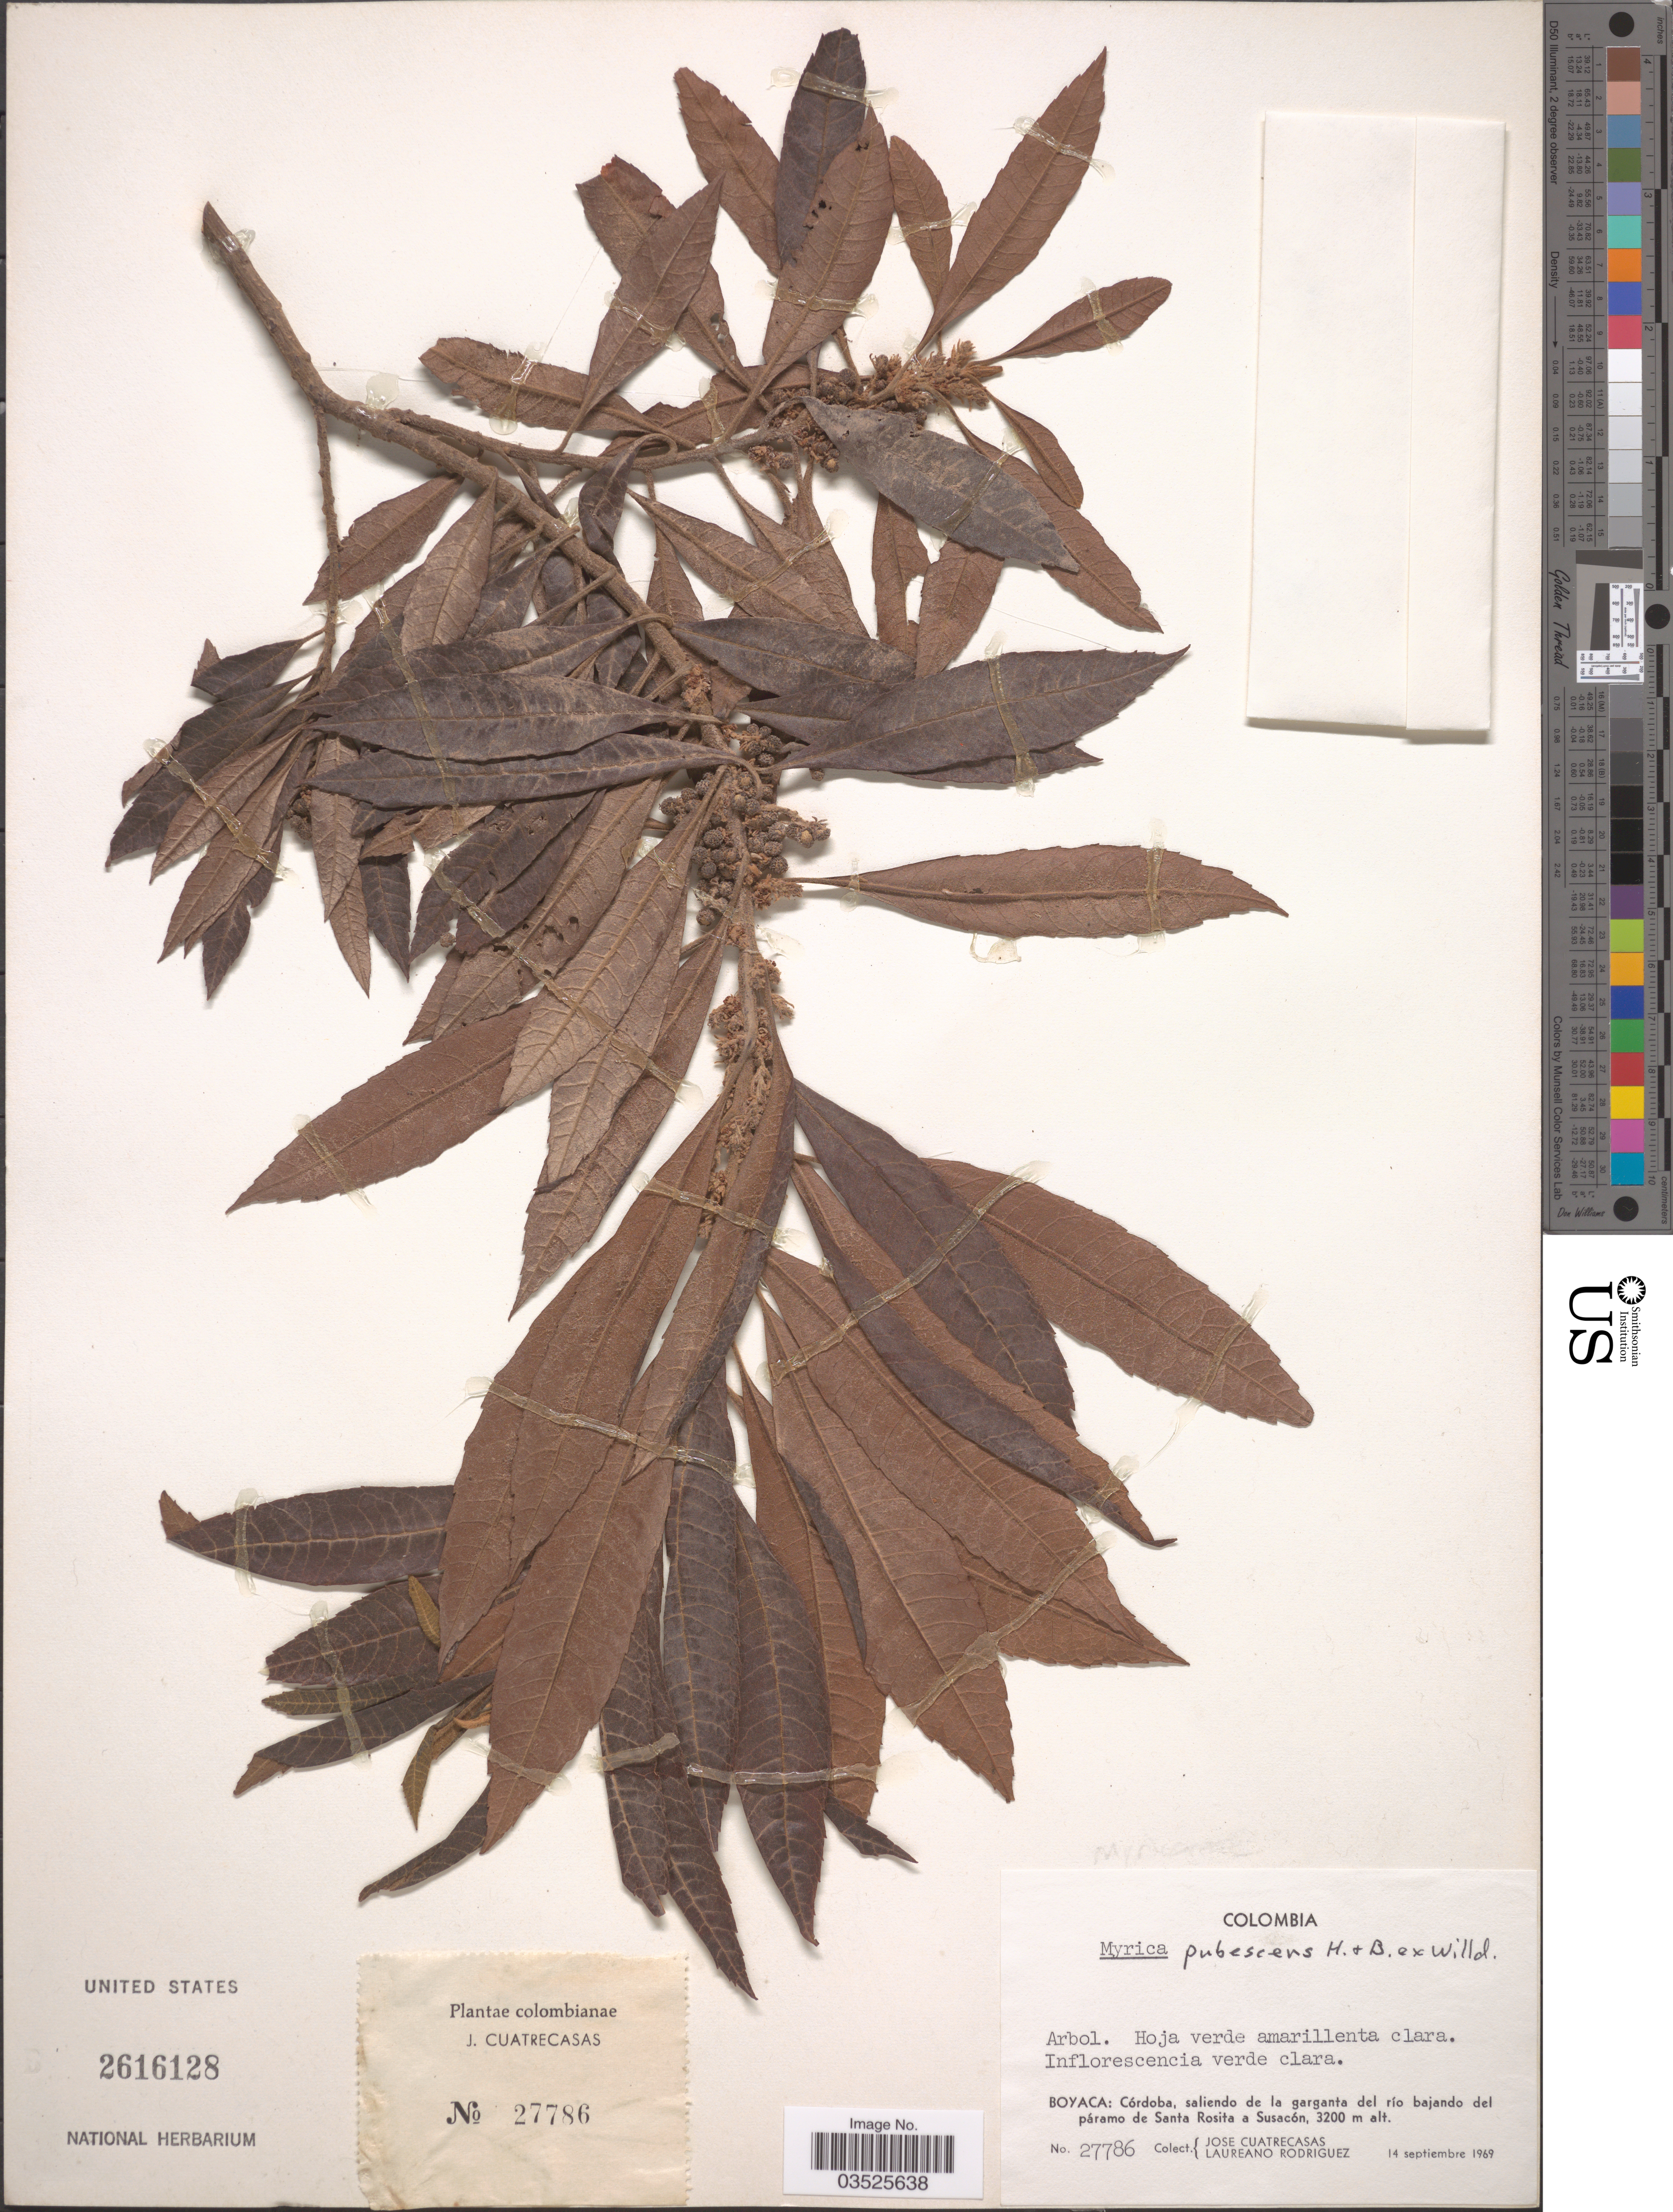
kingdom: Plantae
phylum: Tracheophyta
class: Magnoliopsida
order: Fagales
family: Myricaceae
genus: Morella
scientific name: Morella pubescens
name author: (Humb. & Bonpl. ex Willd.) Wilbur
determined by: Strong, M. T., (US), Smithsonian Institution - National Museum of Natural History (UNITED STATES)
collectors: J. Cuatrecasas & L. Rodriguez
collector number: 27786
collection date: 1969-09-14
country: Colombia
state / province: Boyacá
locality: Córdoba, saliendo de la garganta del río bajando del páramo de Santa Rosita a Susacón.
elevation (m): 3200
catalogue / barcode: US 2616128